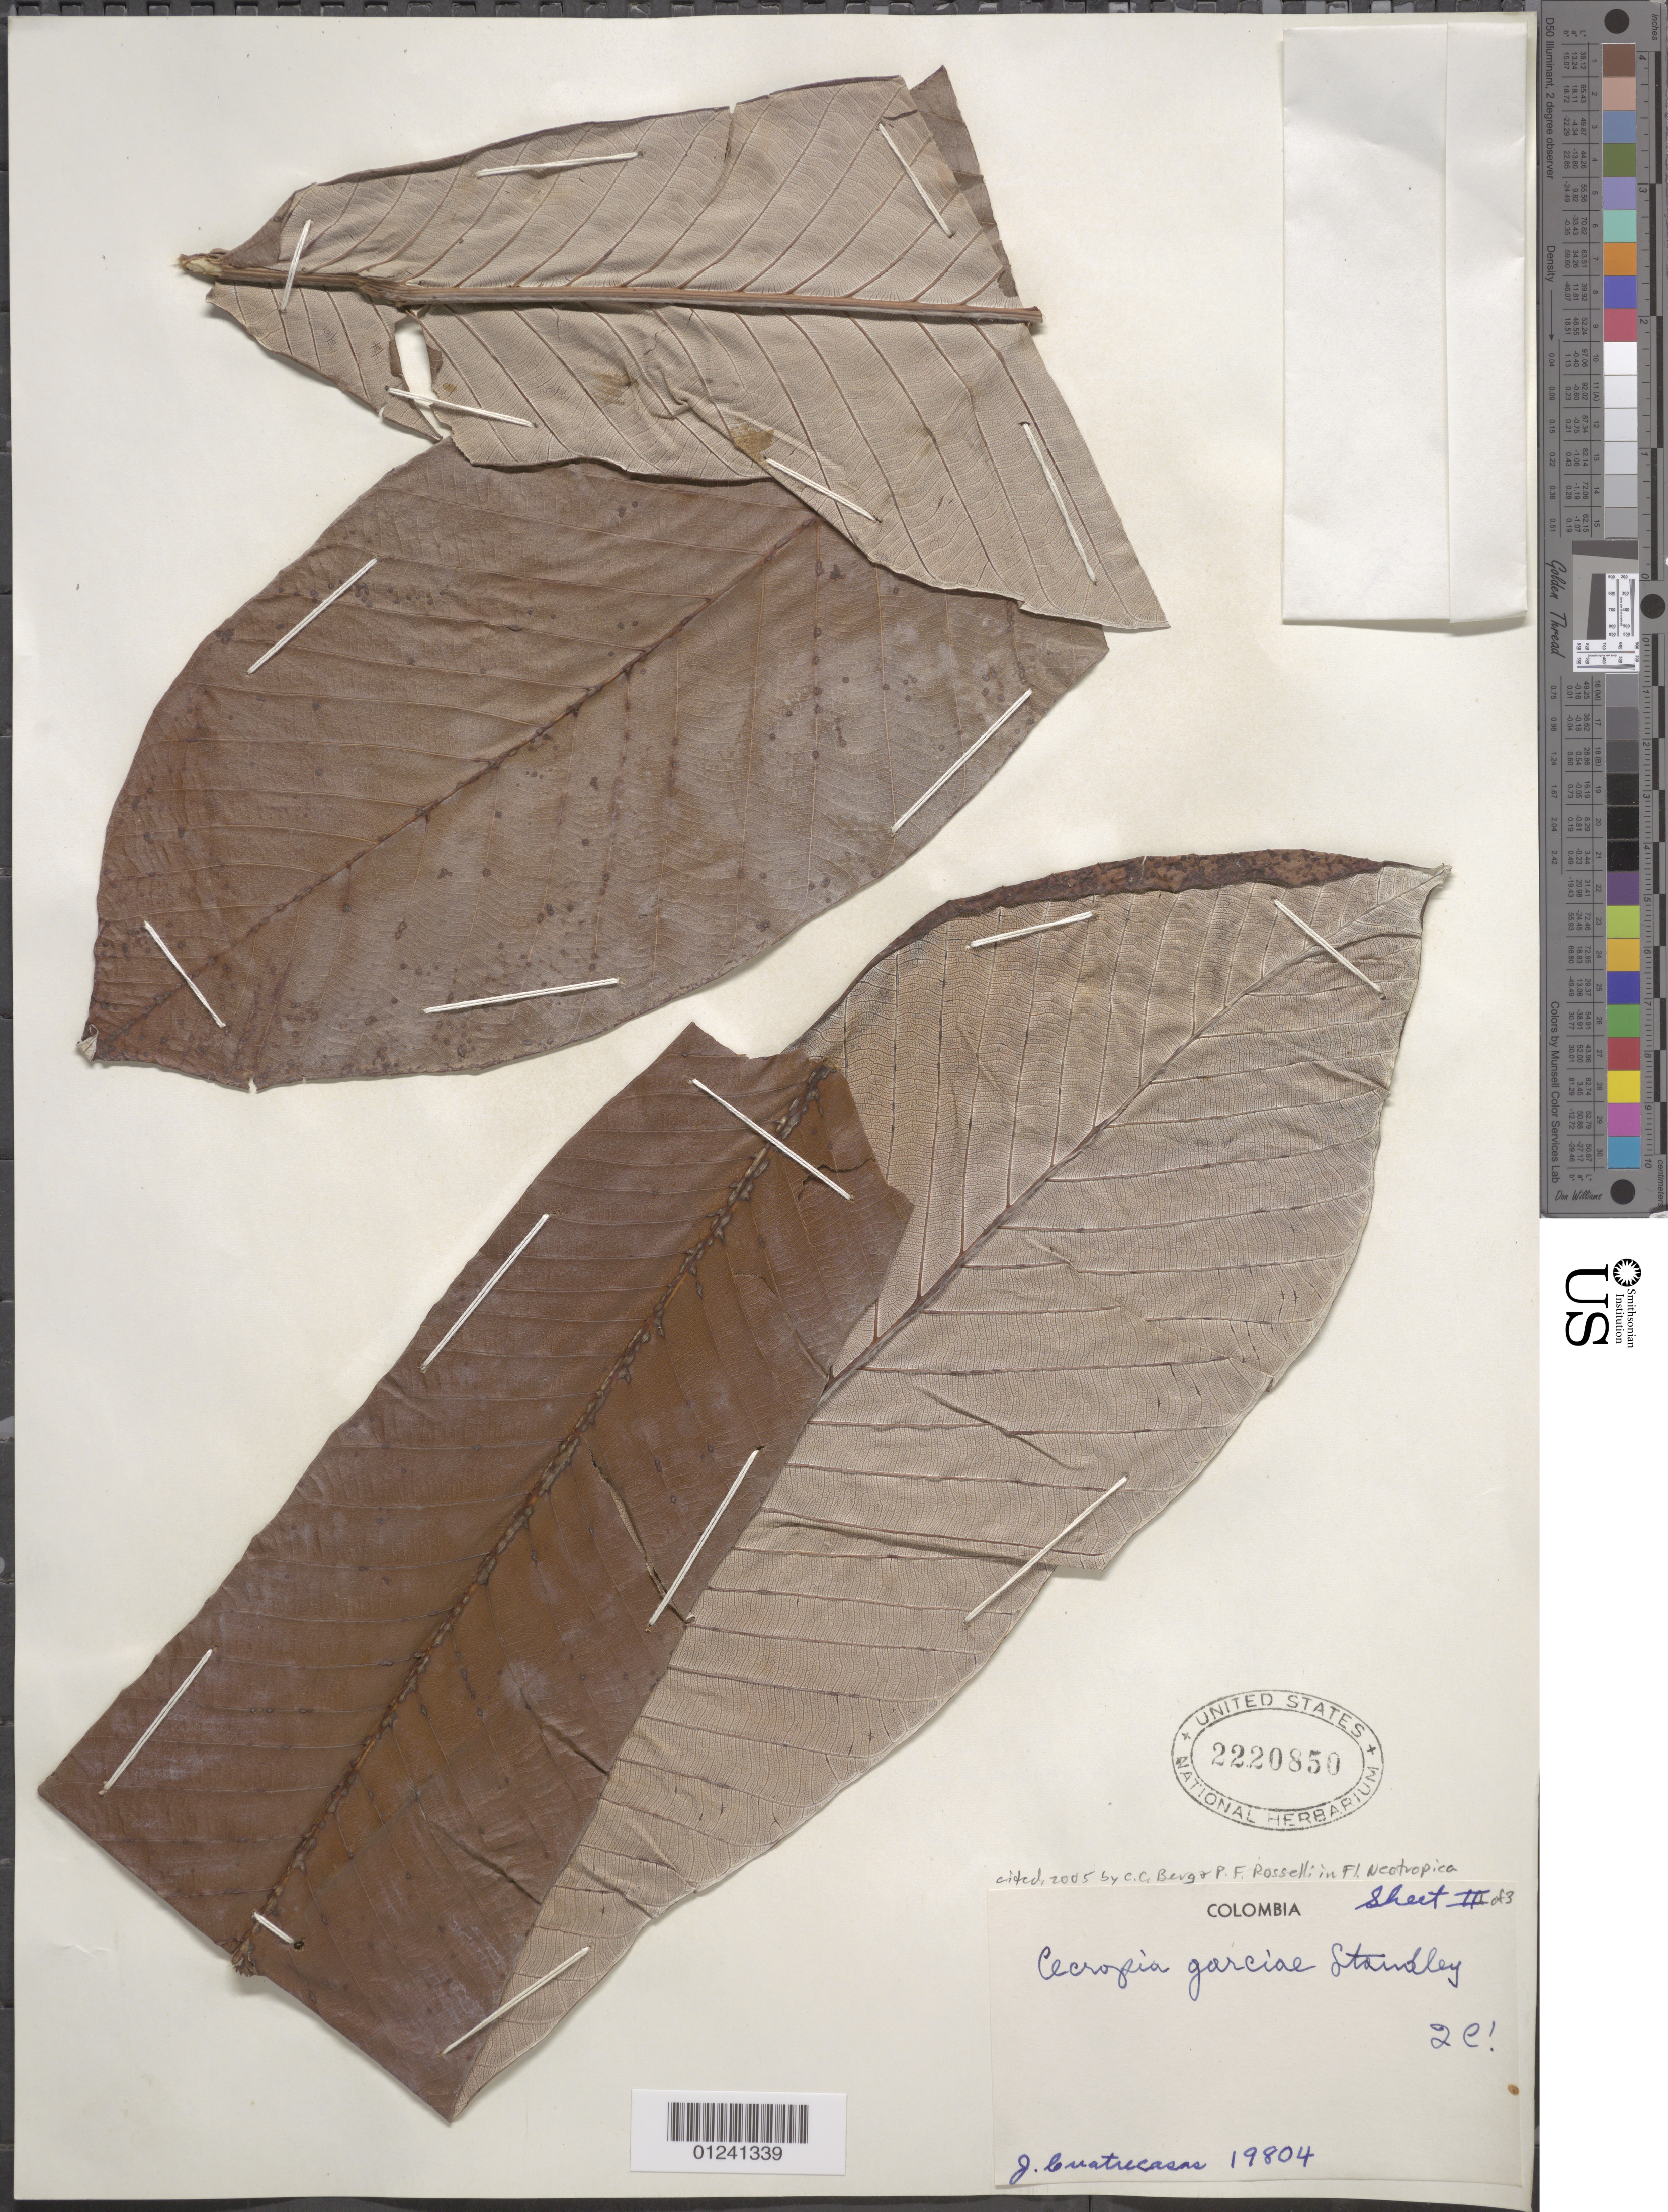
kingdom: Plantae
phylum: Tracheophyta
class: Magnoliopsida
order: Rosales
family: Urticaceae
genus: Cecropia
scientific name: Cecropia garciae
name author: Standl.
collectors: J. Cuatrecasas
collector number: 19804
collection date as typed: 13 Nov 1945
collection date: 1945-11-13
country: Colombia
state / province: Valle del Cauca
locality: Hoya del Rio Anchicaya, Sabaletas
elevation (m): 25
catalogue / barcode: US 2220850